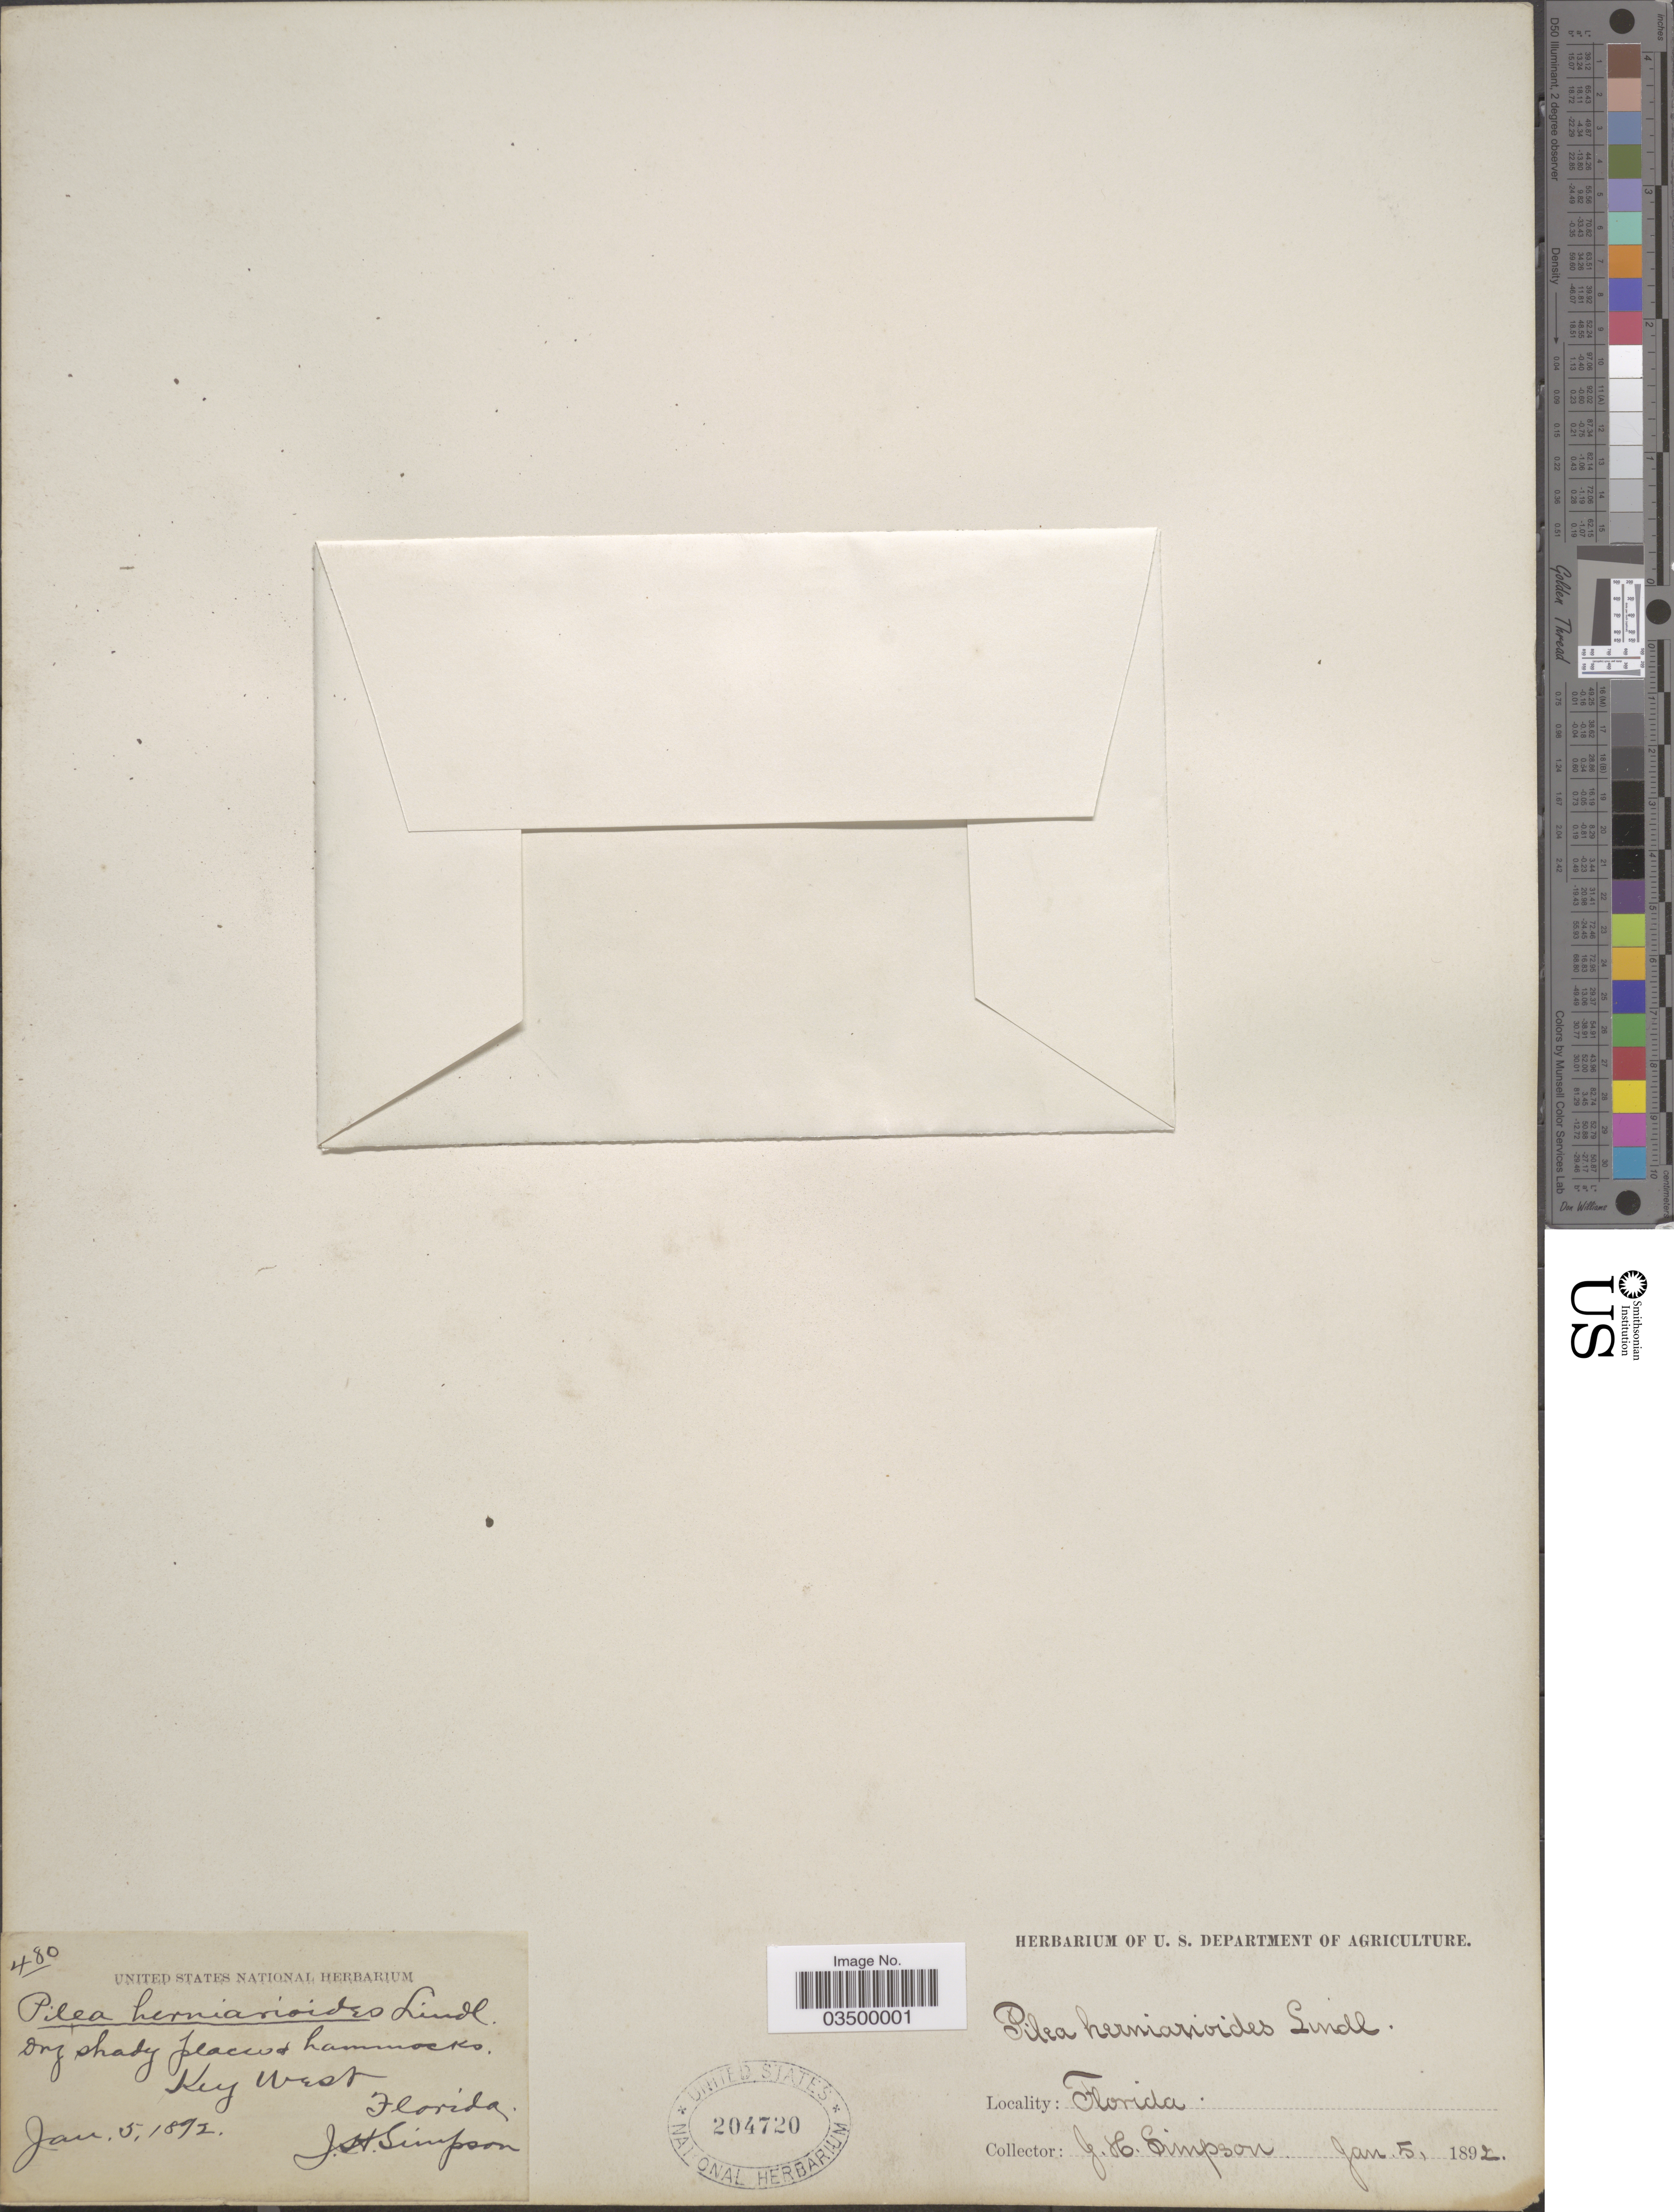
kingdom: Plantae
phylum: Tracheophyta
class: Magnoliopsida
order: Rosales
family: Urticaceae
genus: Pilea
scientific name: Pilea herniarioides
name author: (Sw.) Lindl.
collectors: J. H. Simpson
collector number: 480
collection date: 1892-01-05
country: United States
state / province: Florida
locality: Key West.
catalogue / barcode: US 204720